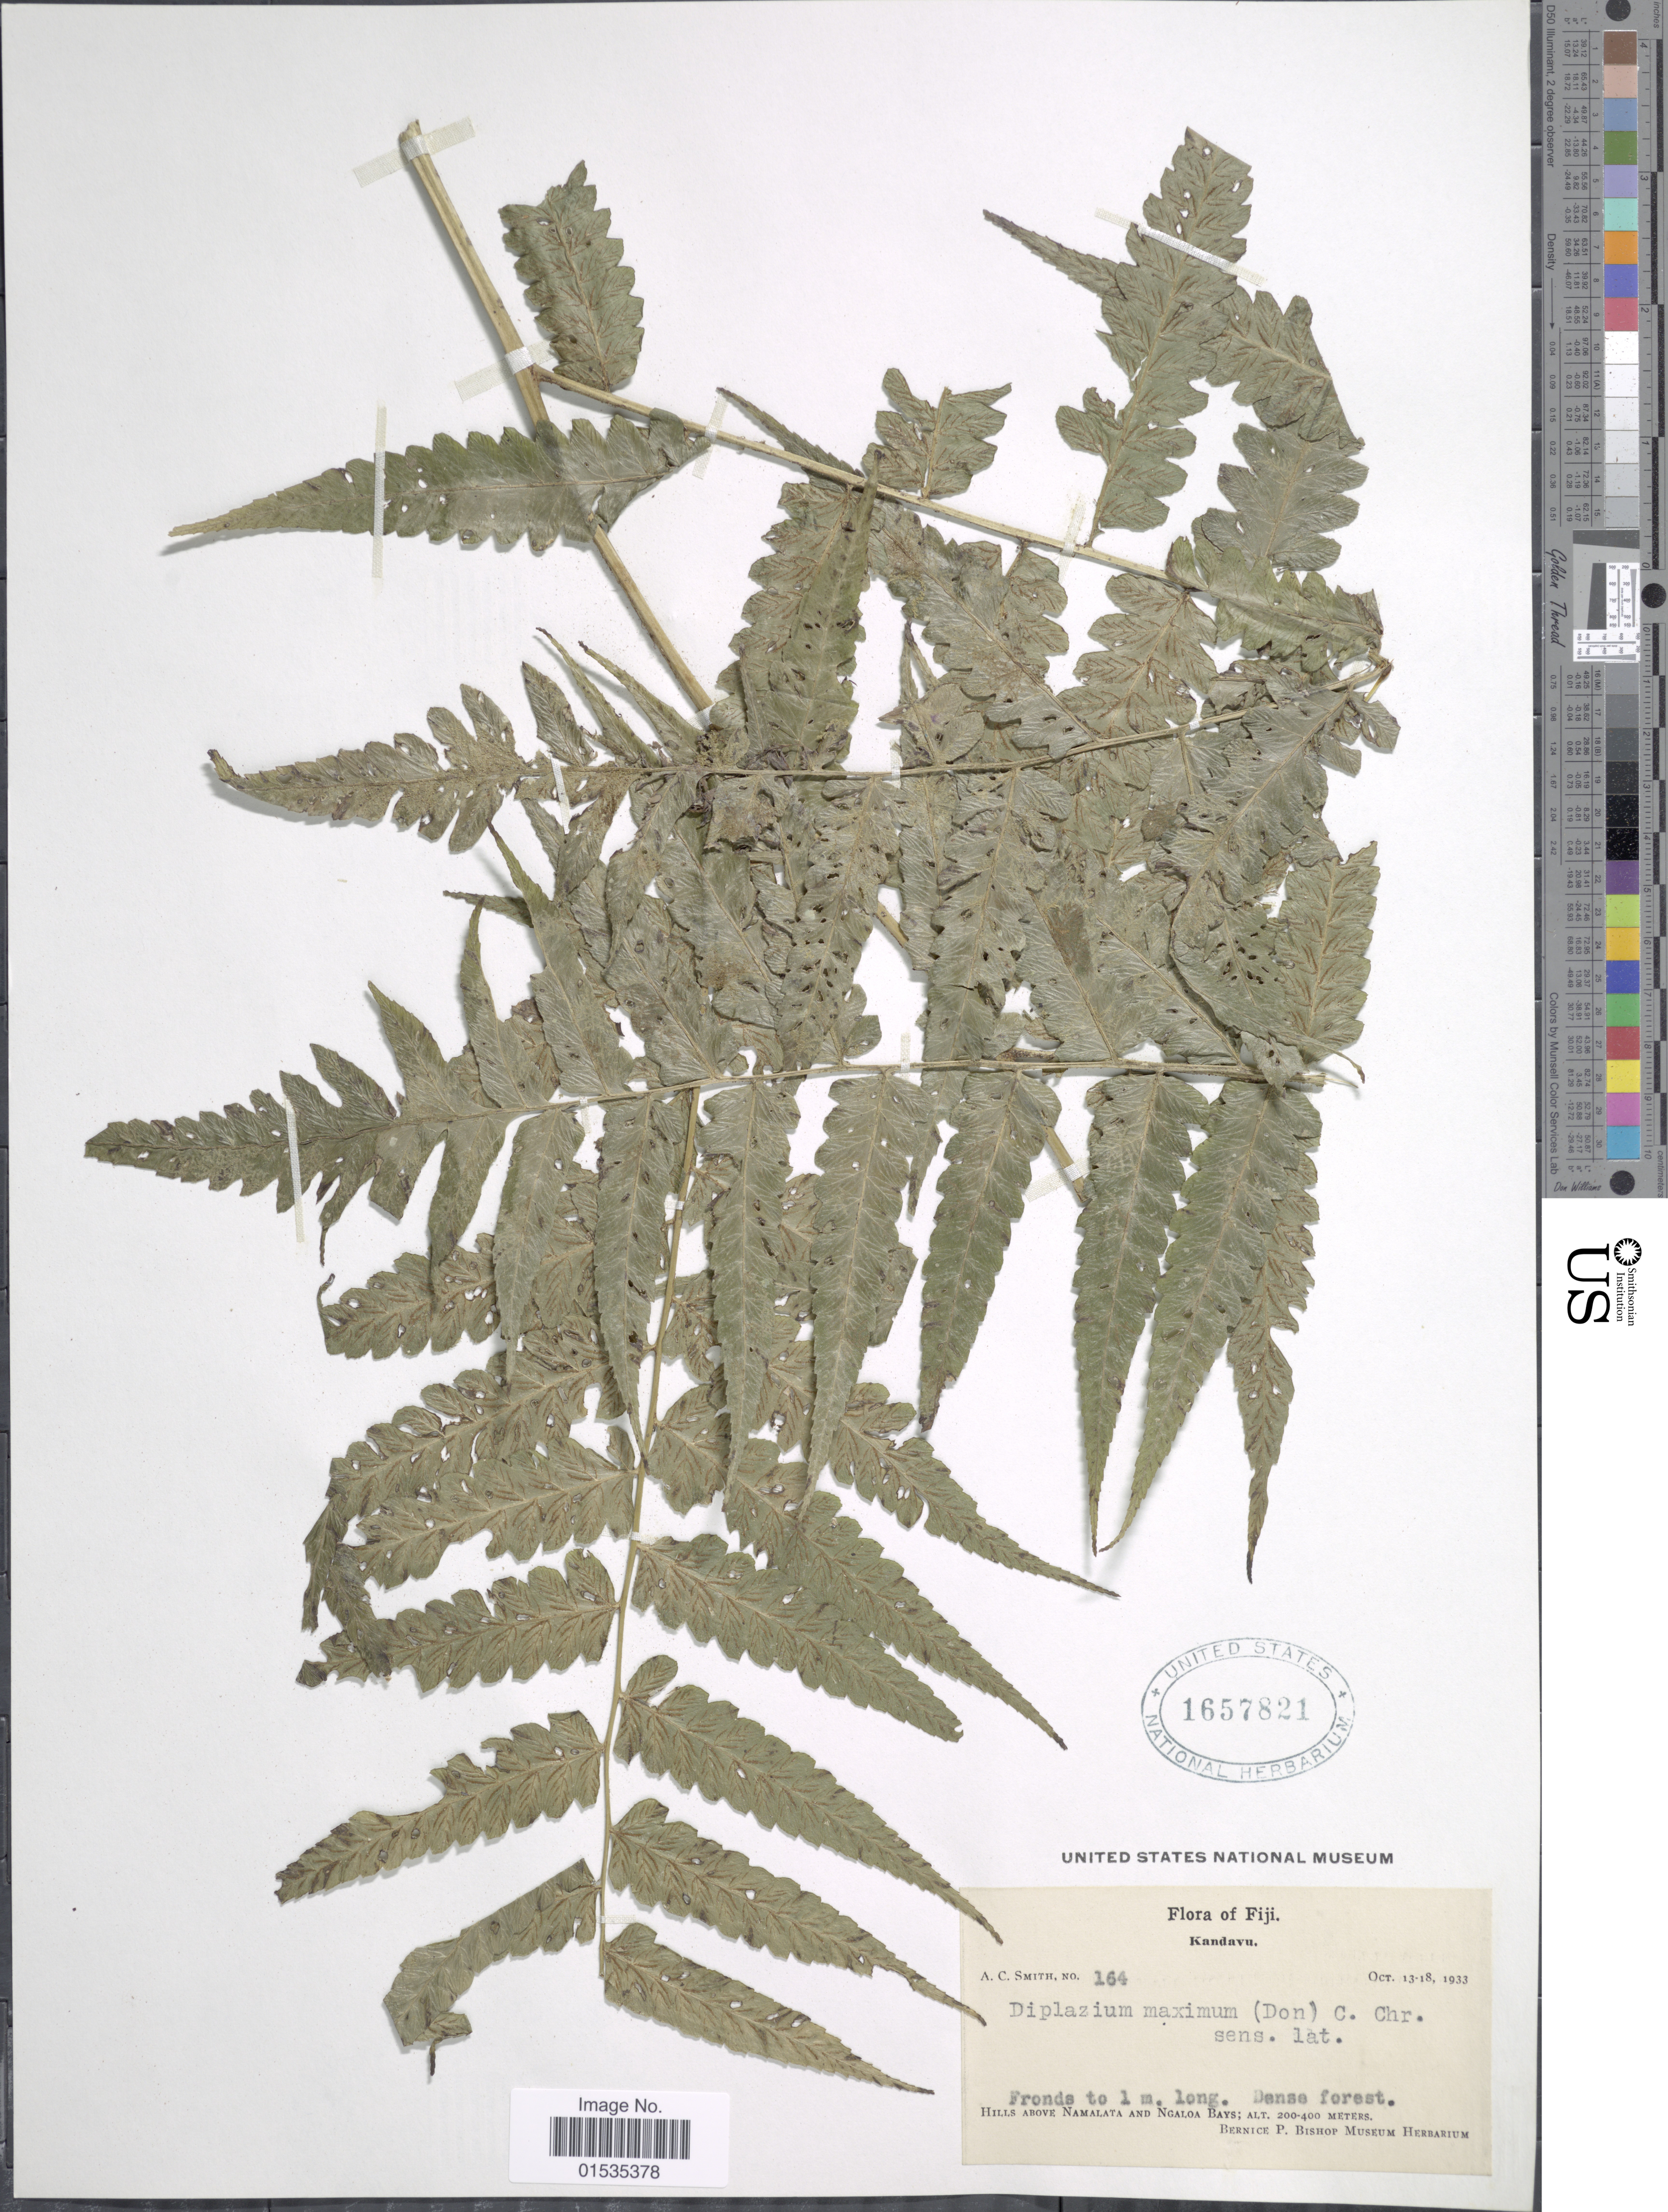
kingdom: Plantae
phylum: Tracheophyta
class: Polypodiopsida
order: Polypodiales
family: Athyriaceae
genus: Diplazium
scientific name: Diplazium dilatatum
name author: Blume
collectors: A. C. Smith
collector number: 164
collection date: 1933-10-13/1933-10-18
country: Fiji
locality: Kandanavu, Hills Above Namalata and Ngaloa Bays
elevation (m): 200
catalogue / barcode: US 1657821